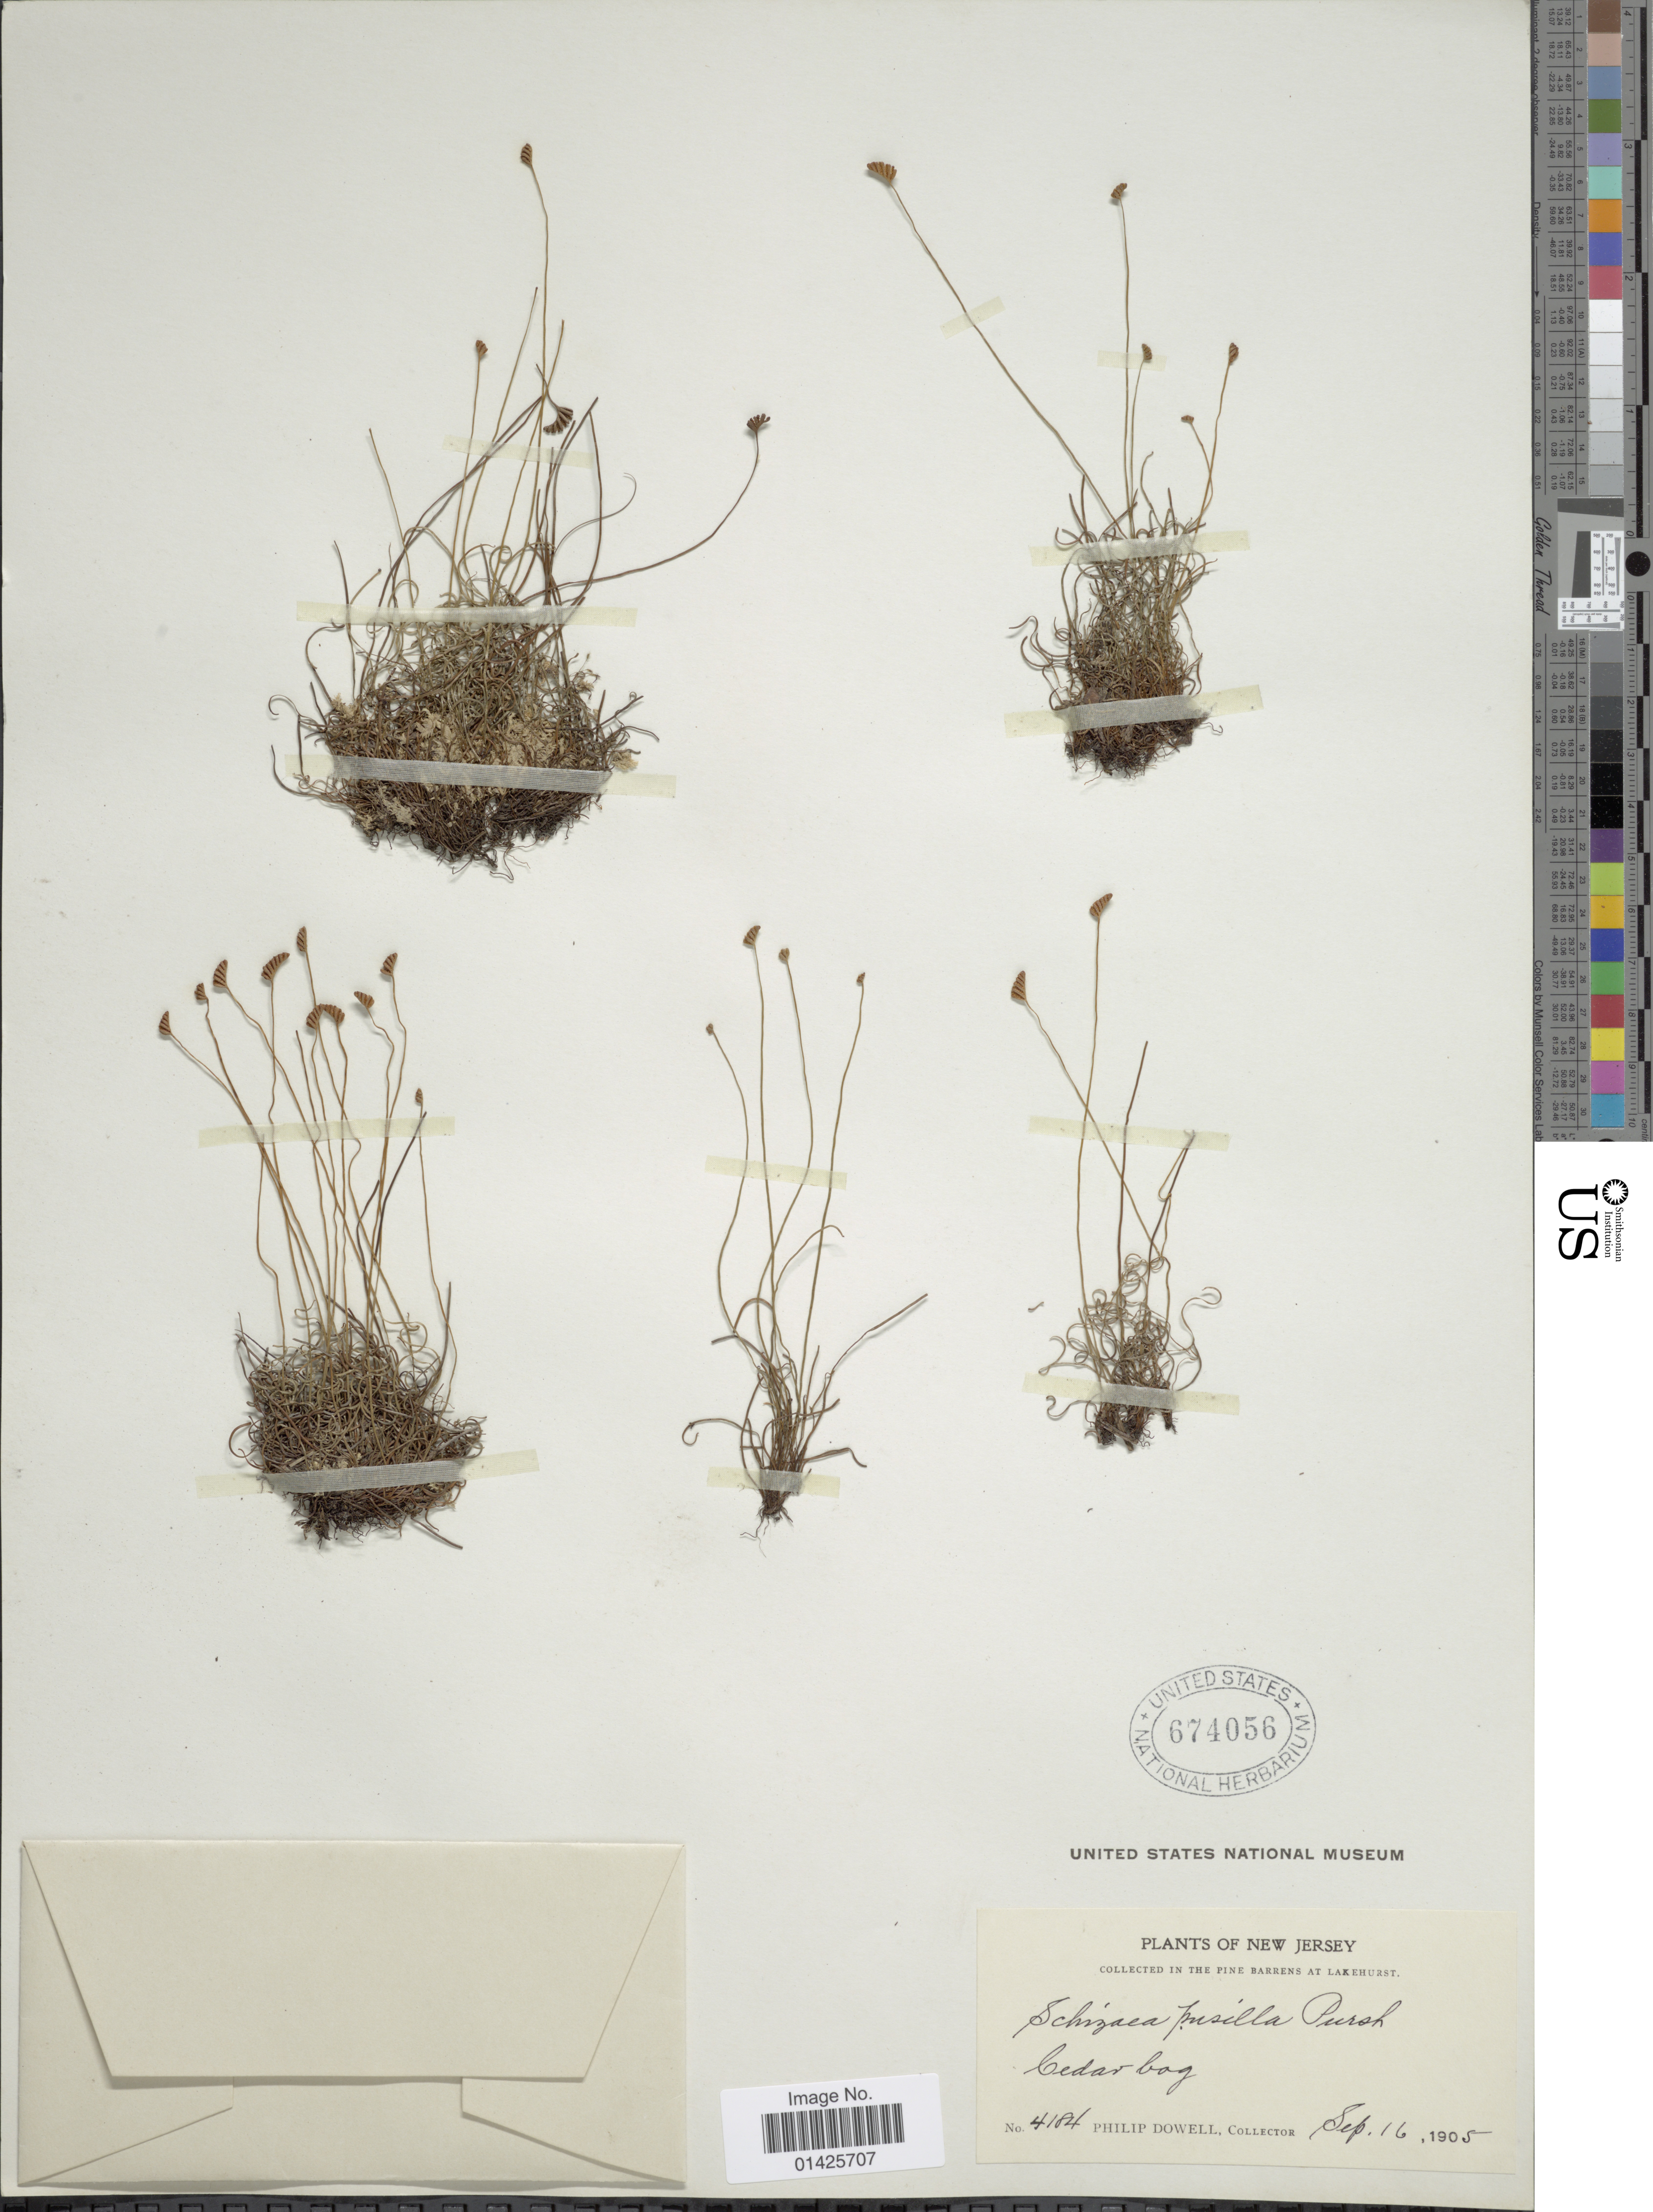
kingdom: Plantae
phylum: Tracheophyta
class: Polypodiopsida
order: Schizaeales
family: Schizaeaceae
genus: Schizaea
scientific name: Schizaea pusilla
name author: Pursh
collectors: P. Dowell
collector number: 4184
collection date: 1905-09-16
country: United States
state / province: New Jersey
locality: The Pine Barrens at Lakehurst, Cedar bog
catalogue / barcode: US 674056